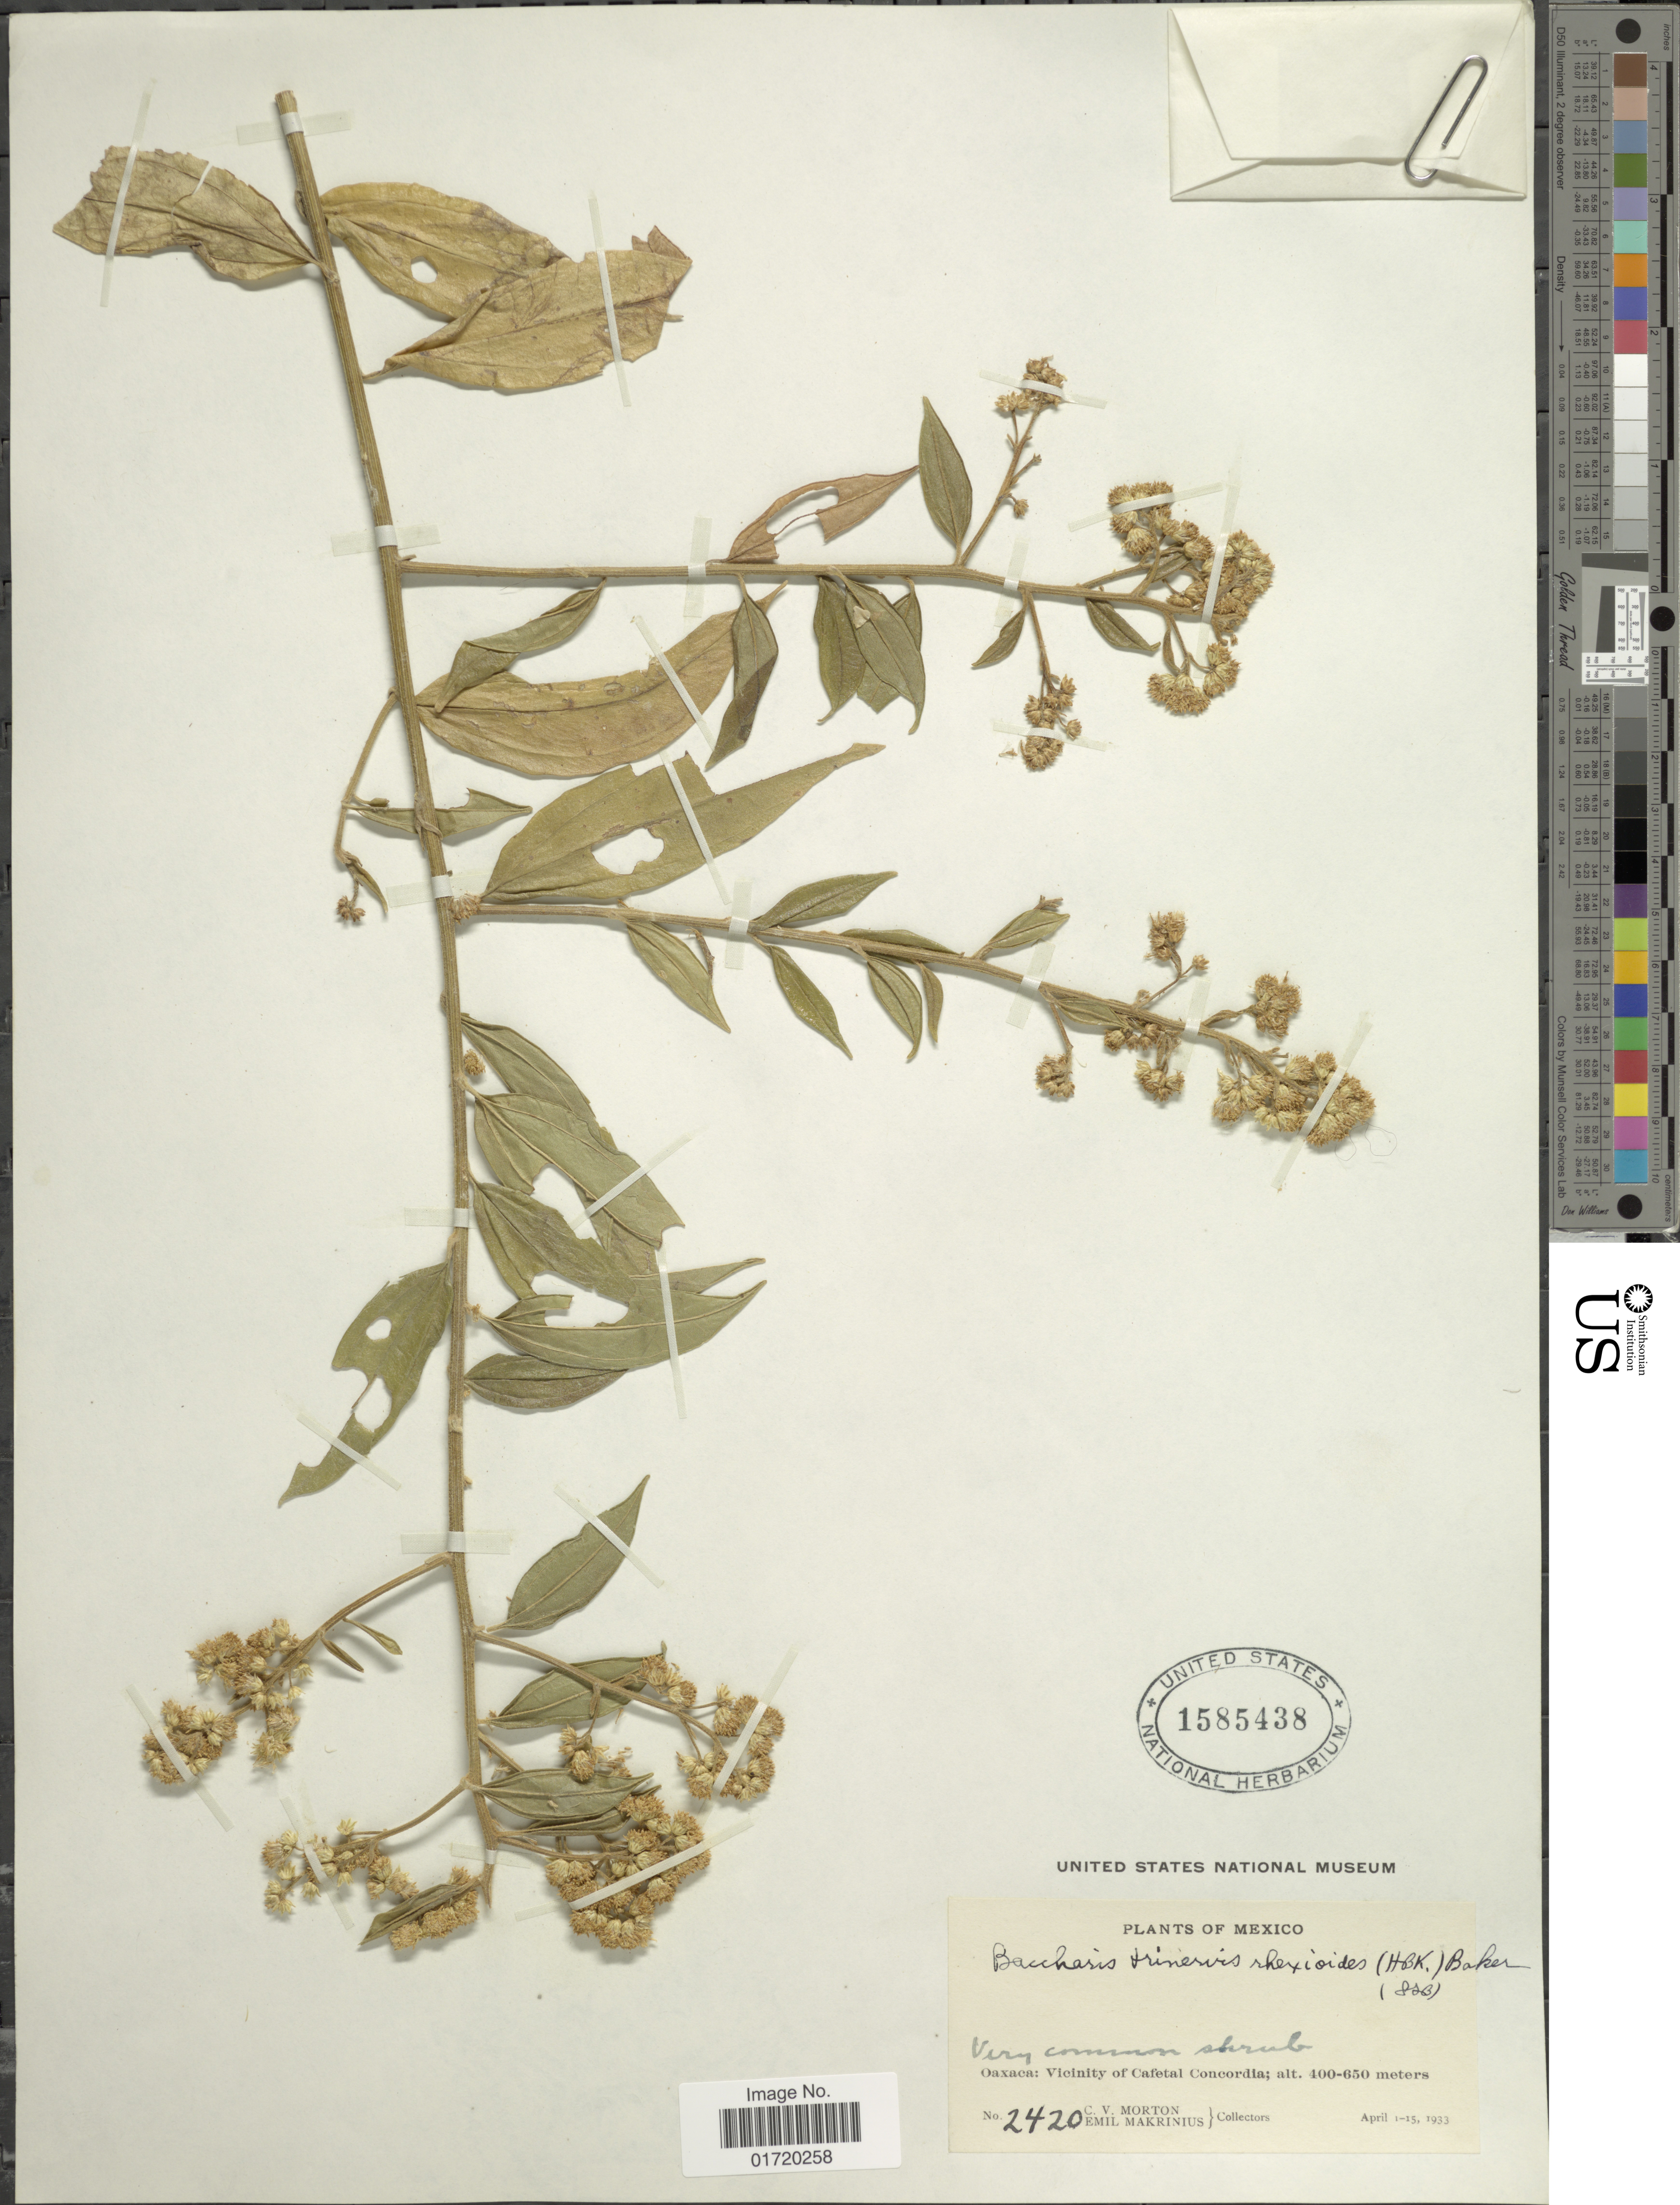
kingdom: Plantae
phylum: Tracheophyta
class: Magnoliopsida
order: Asterales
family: Asteraceae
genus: Baccharis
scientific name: Baccharis trinervis var. rhexioides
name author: (Kunth) Baker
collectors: C. V. Morton & E. Makrinus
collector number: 2420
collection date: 1933-04-01/1933-04-15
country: Mexico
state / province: Oaxaca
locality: Vicinity of Cafetal Concordia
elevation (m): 400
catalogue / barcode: US 1585438